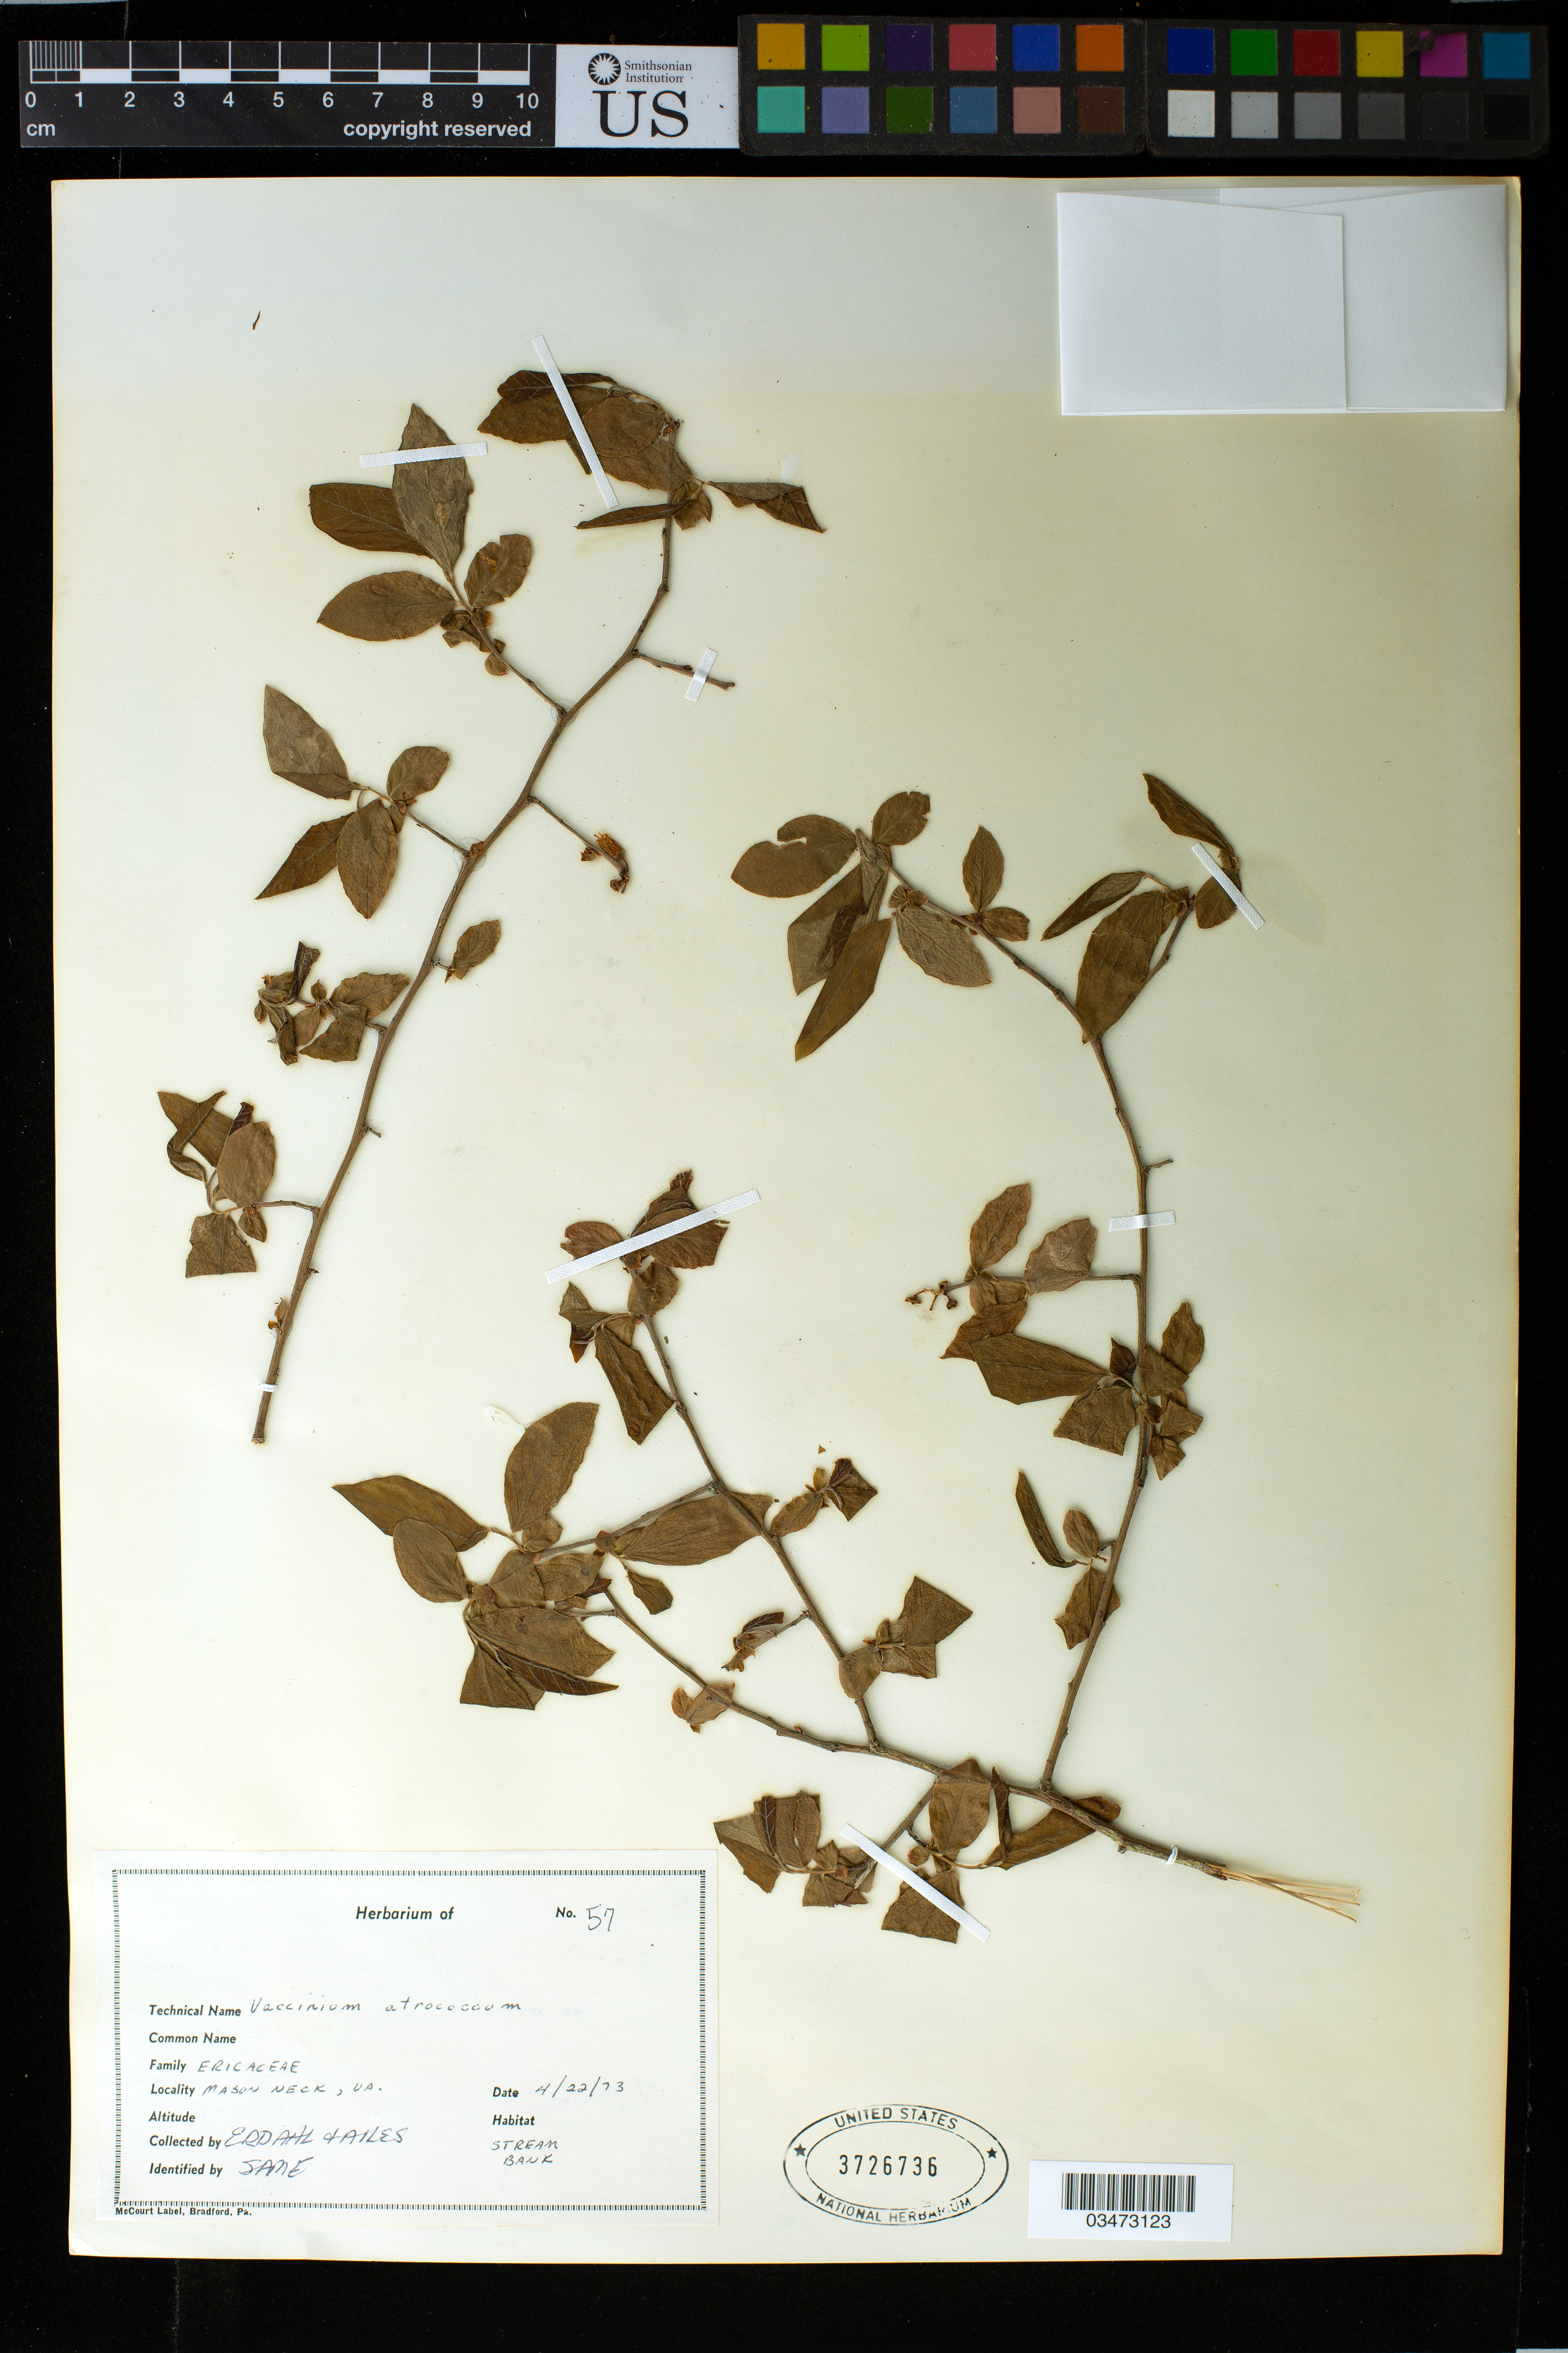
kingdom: Plantae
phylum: Tracheophyta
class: Magnoliopsida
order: Ericales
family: Ericaceae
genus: Vaccinium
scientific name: Vaccinium atrococcum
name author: (A. Gray) A. Heller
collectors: E. Erdahl & J. Ailes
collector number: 57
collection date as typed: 4/22/73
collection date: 1973-04-22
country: United States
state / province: Virginia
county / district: Fairfax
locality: Mason Neck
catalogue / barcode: US 3726736